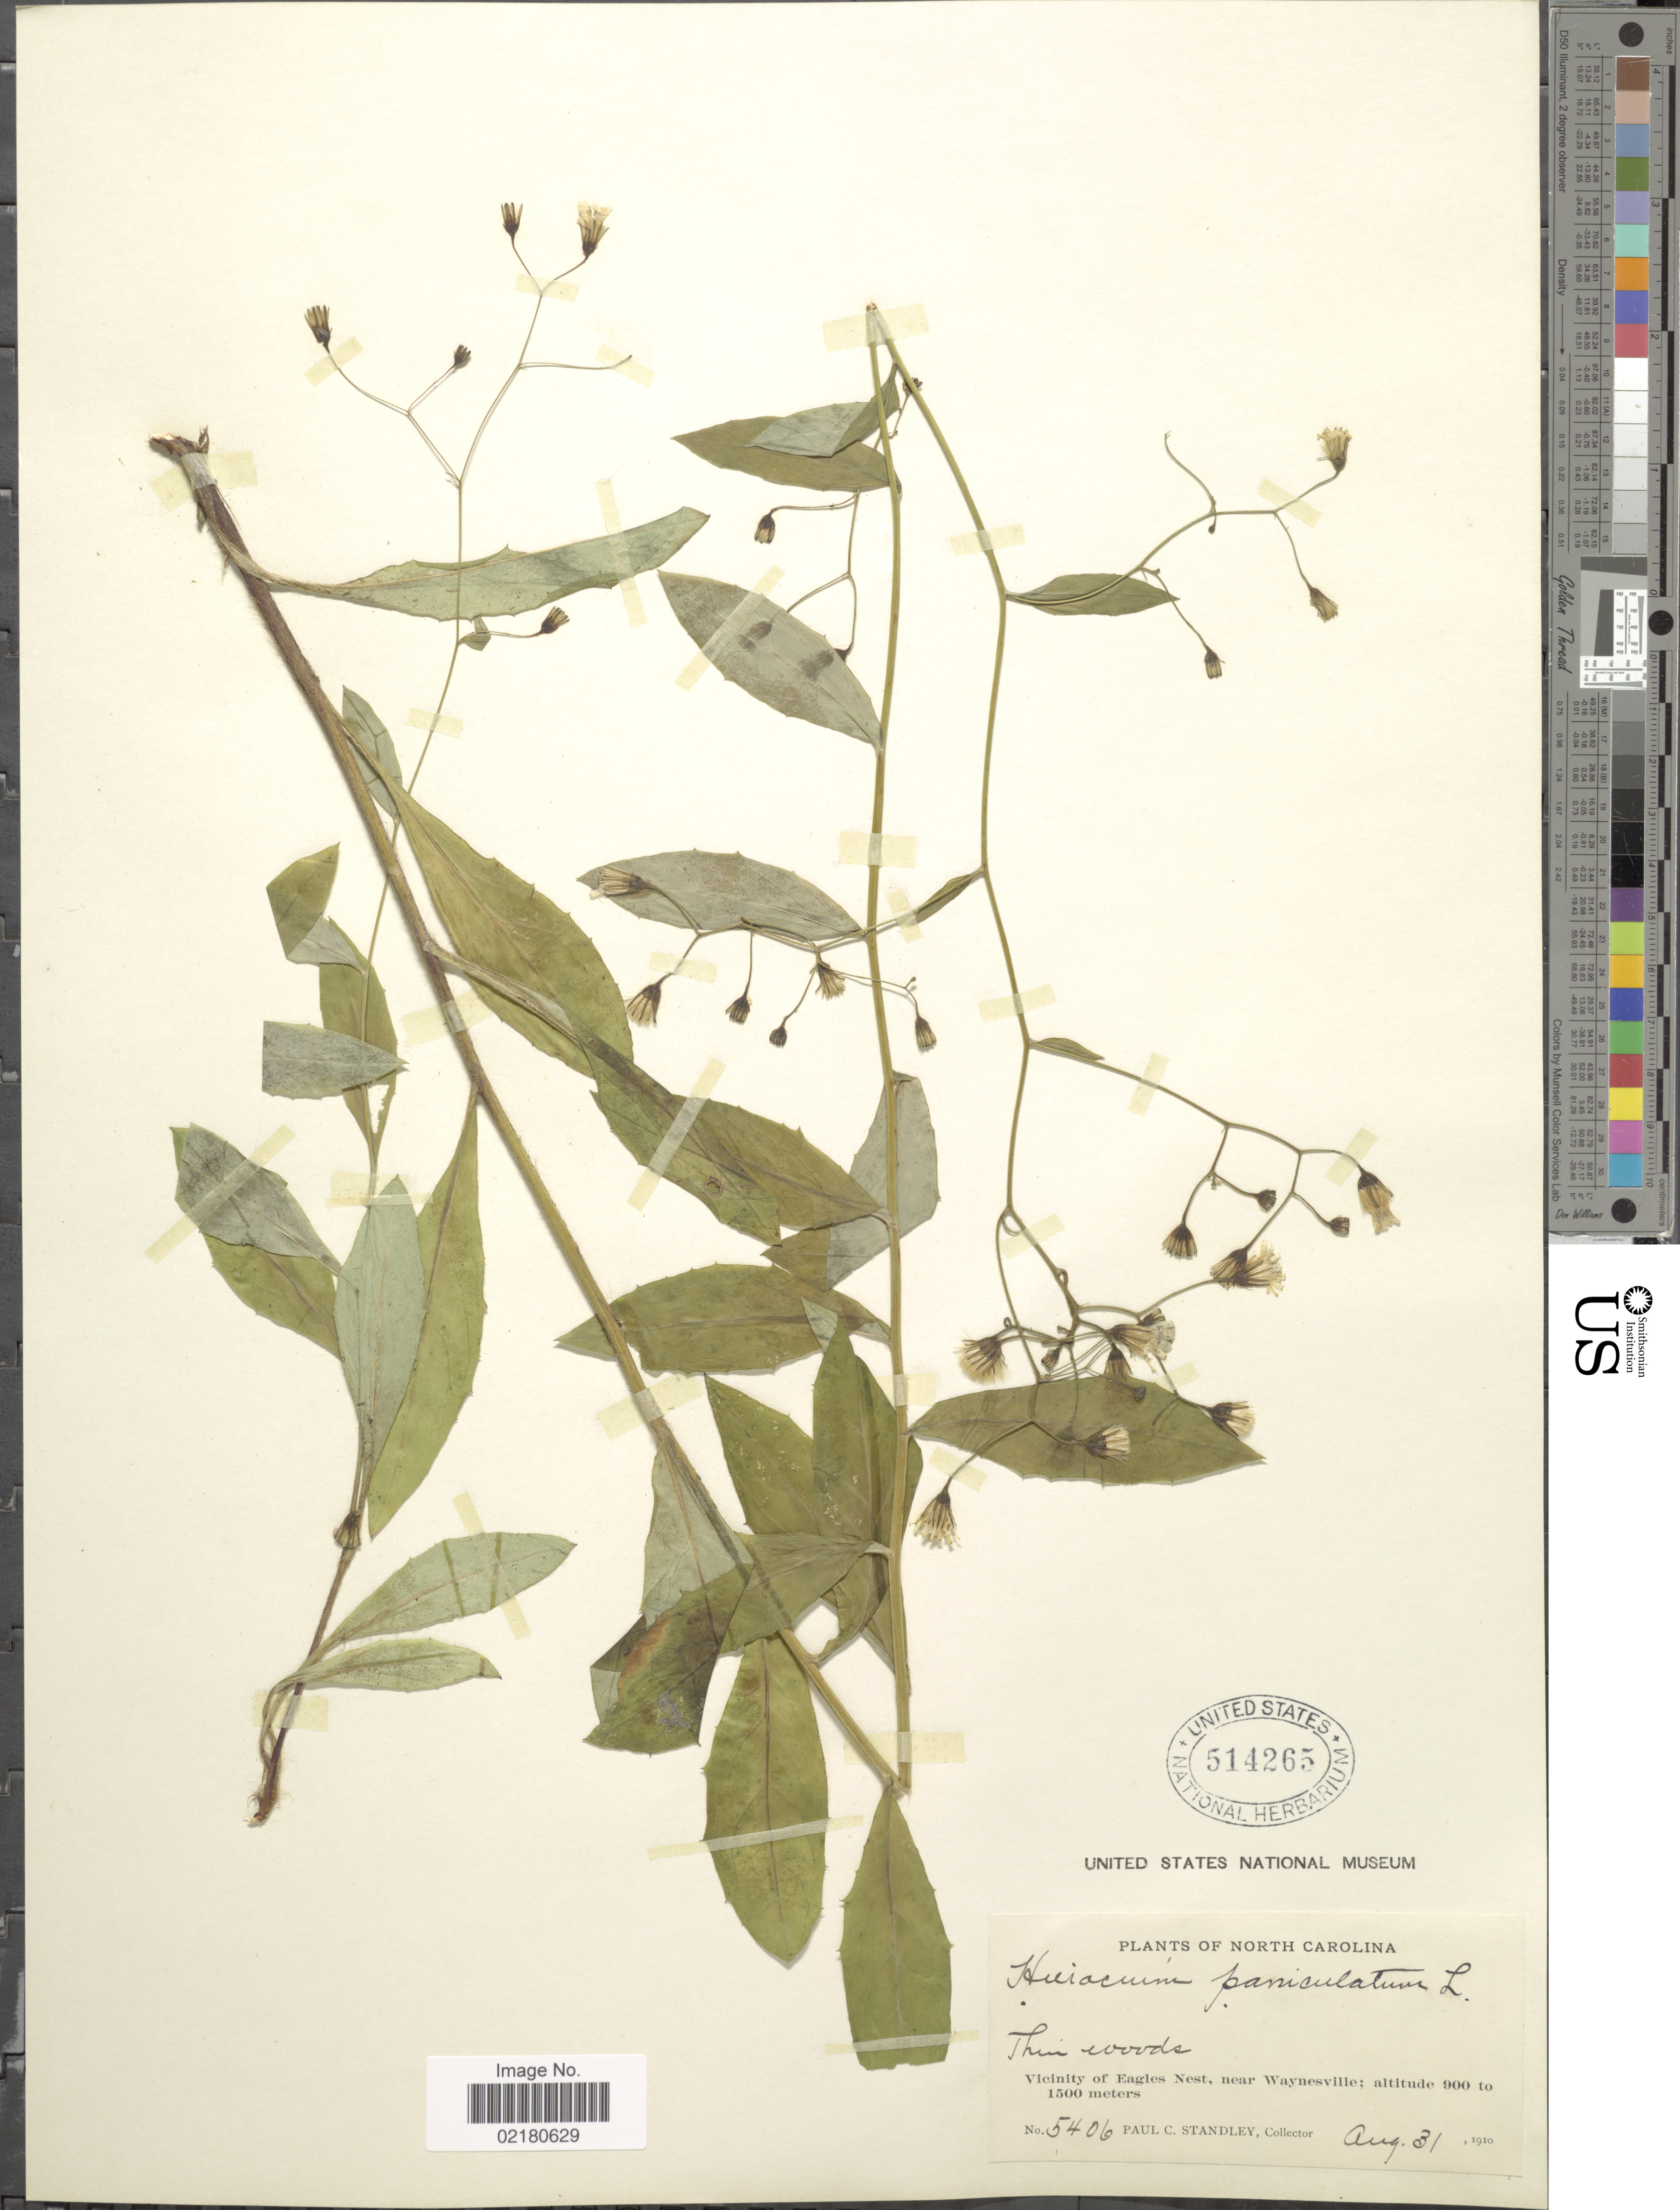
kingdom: Plantae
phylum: Tracheophyta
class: Magnoliopsida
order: Asterales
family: Asteraceae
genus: Hieracium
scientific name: Hieracium paniculatum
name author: L.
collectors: P. C. Standley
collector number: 5406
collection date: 1910-08-31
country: United States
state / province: North Carolina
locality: Vicinity of Eagles Nest, near Waynesville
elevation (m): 900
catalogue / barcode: US 514265